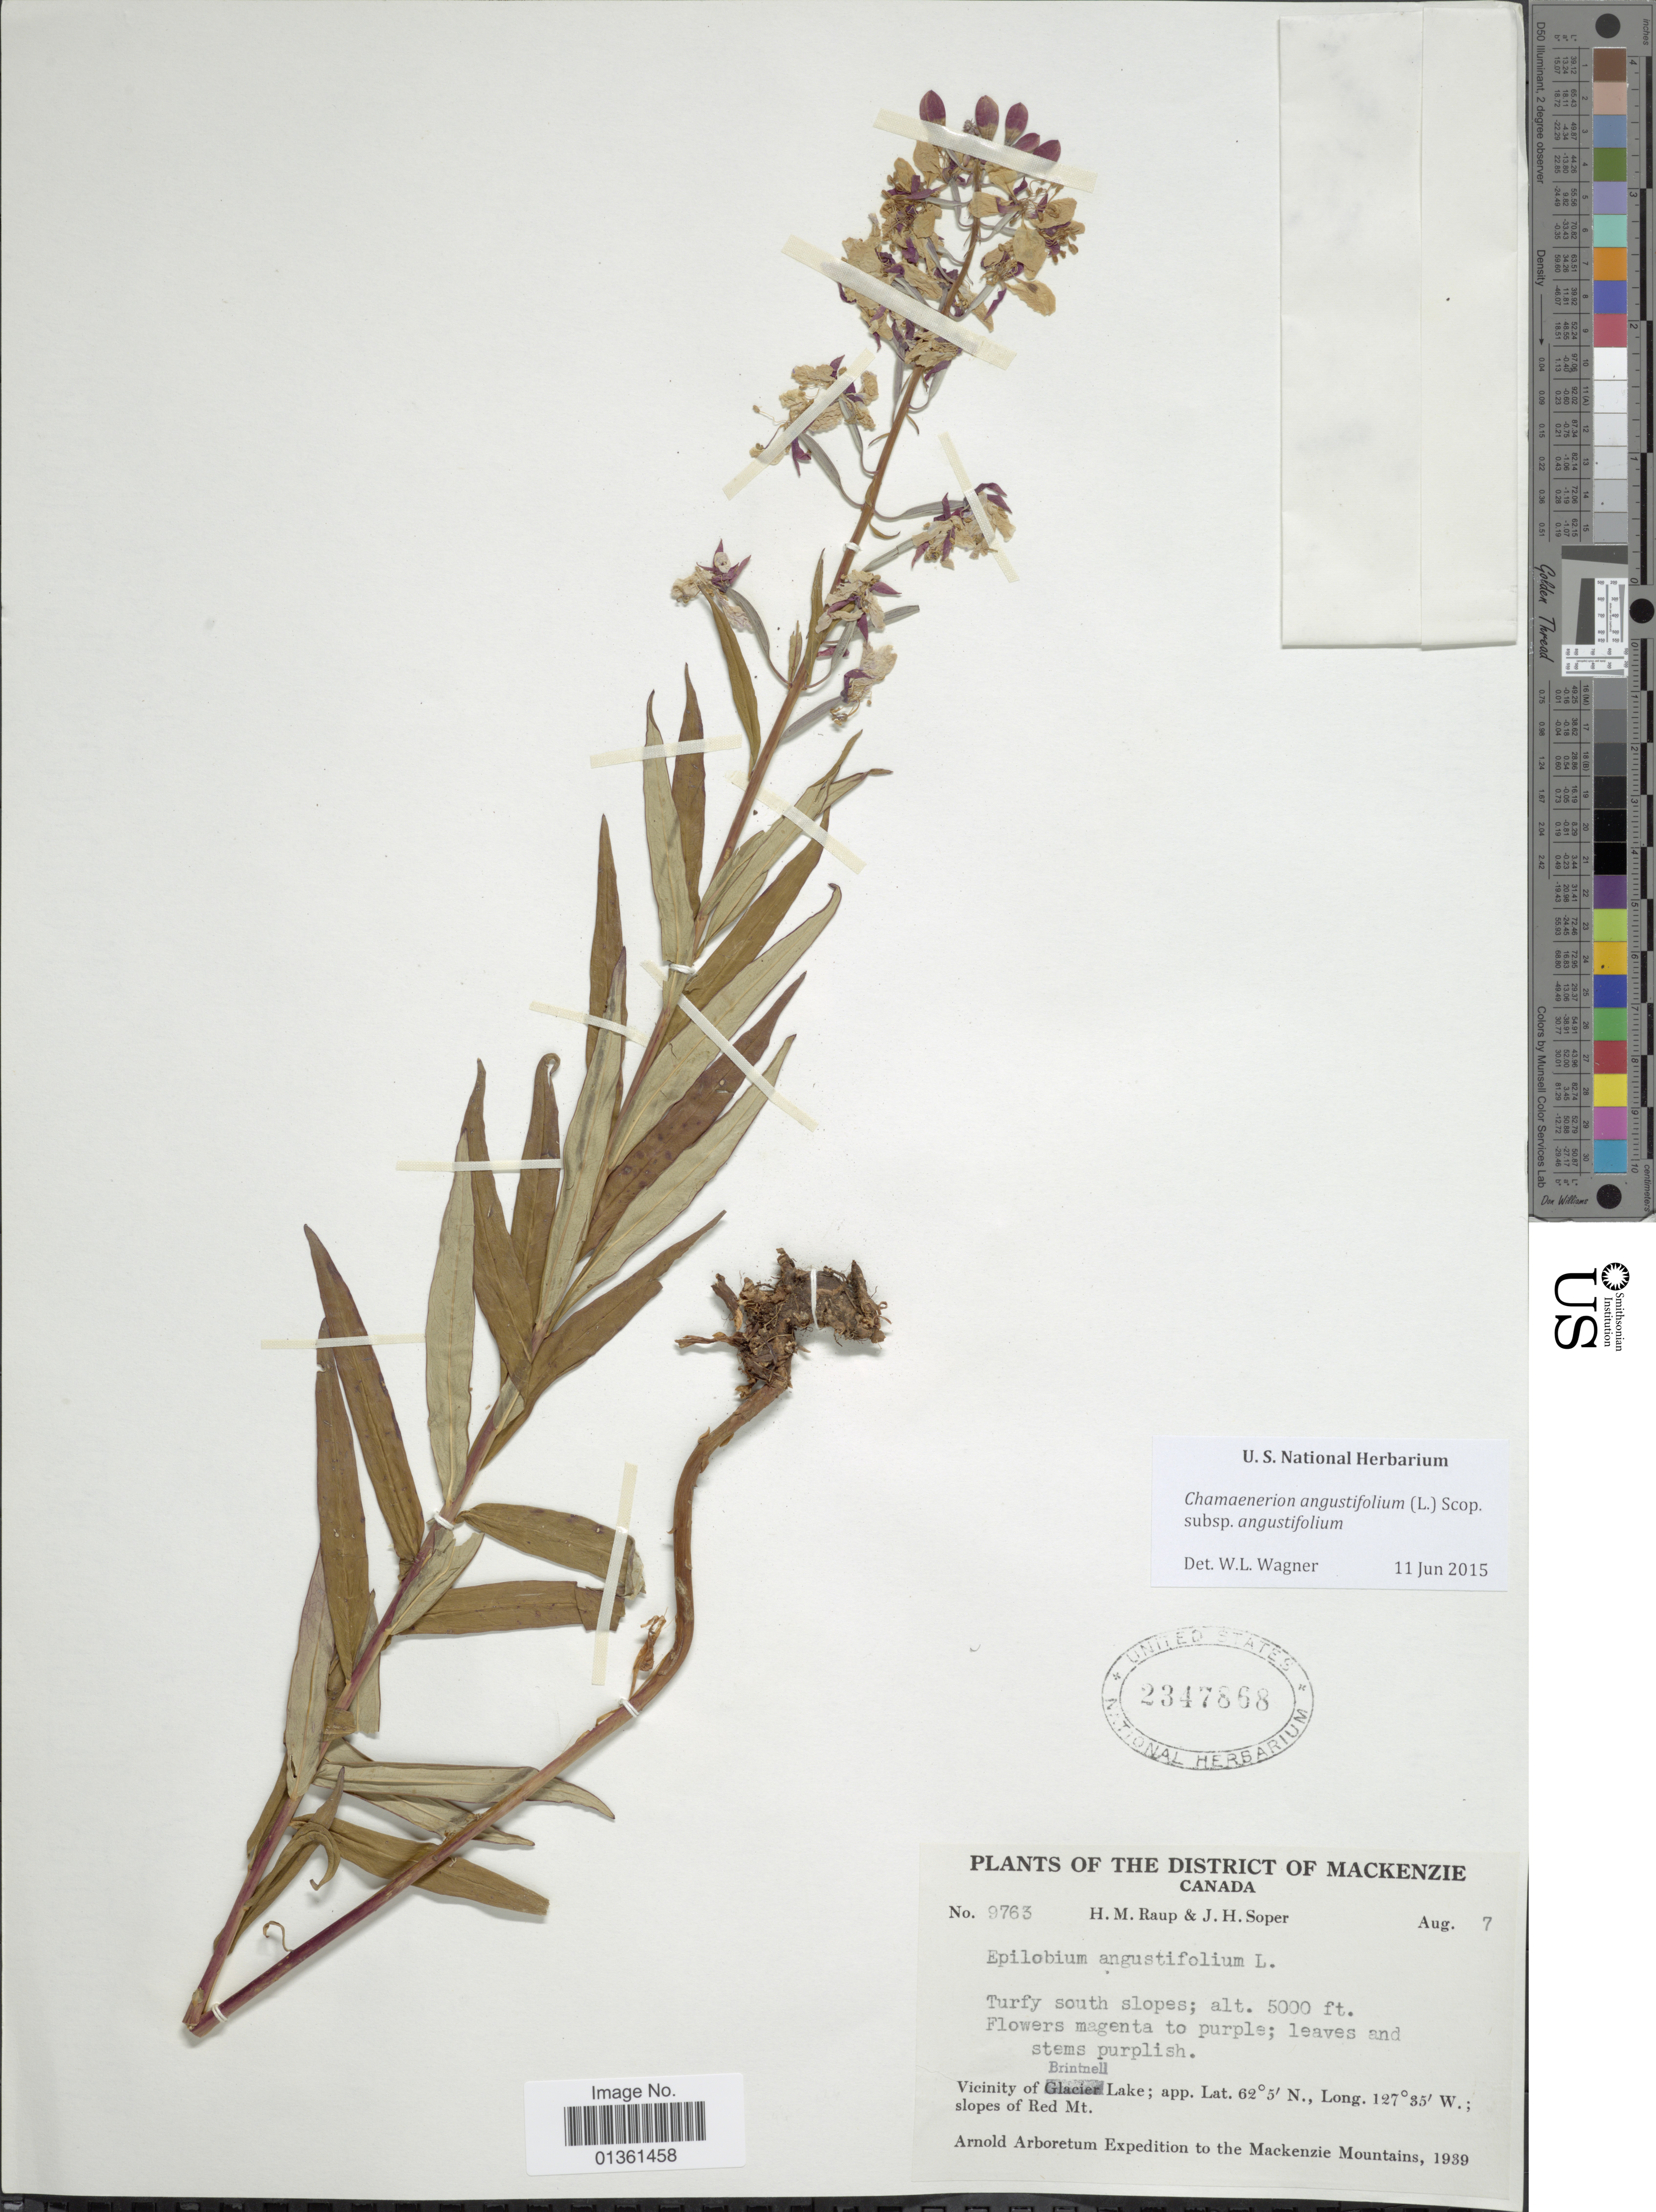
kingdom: Plantae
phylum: Tracheophyta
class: Magnoliopsida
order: Myrtales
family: Onagraceae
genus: Chamaenerion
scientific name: Chamaenerion angustifolium subsp. angustifolium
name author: (L.) Scop.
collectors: H. Raup & J. H. Soper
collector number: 9763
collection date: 1939-08-07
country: Canada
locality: District of Mackenzie. Vicinity of Brintnell Lake, slopes of Red Mt.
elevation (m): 1524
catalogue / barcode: US 2347868